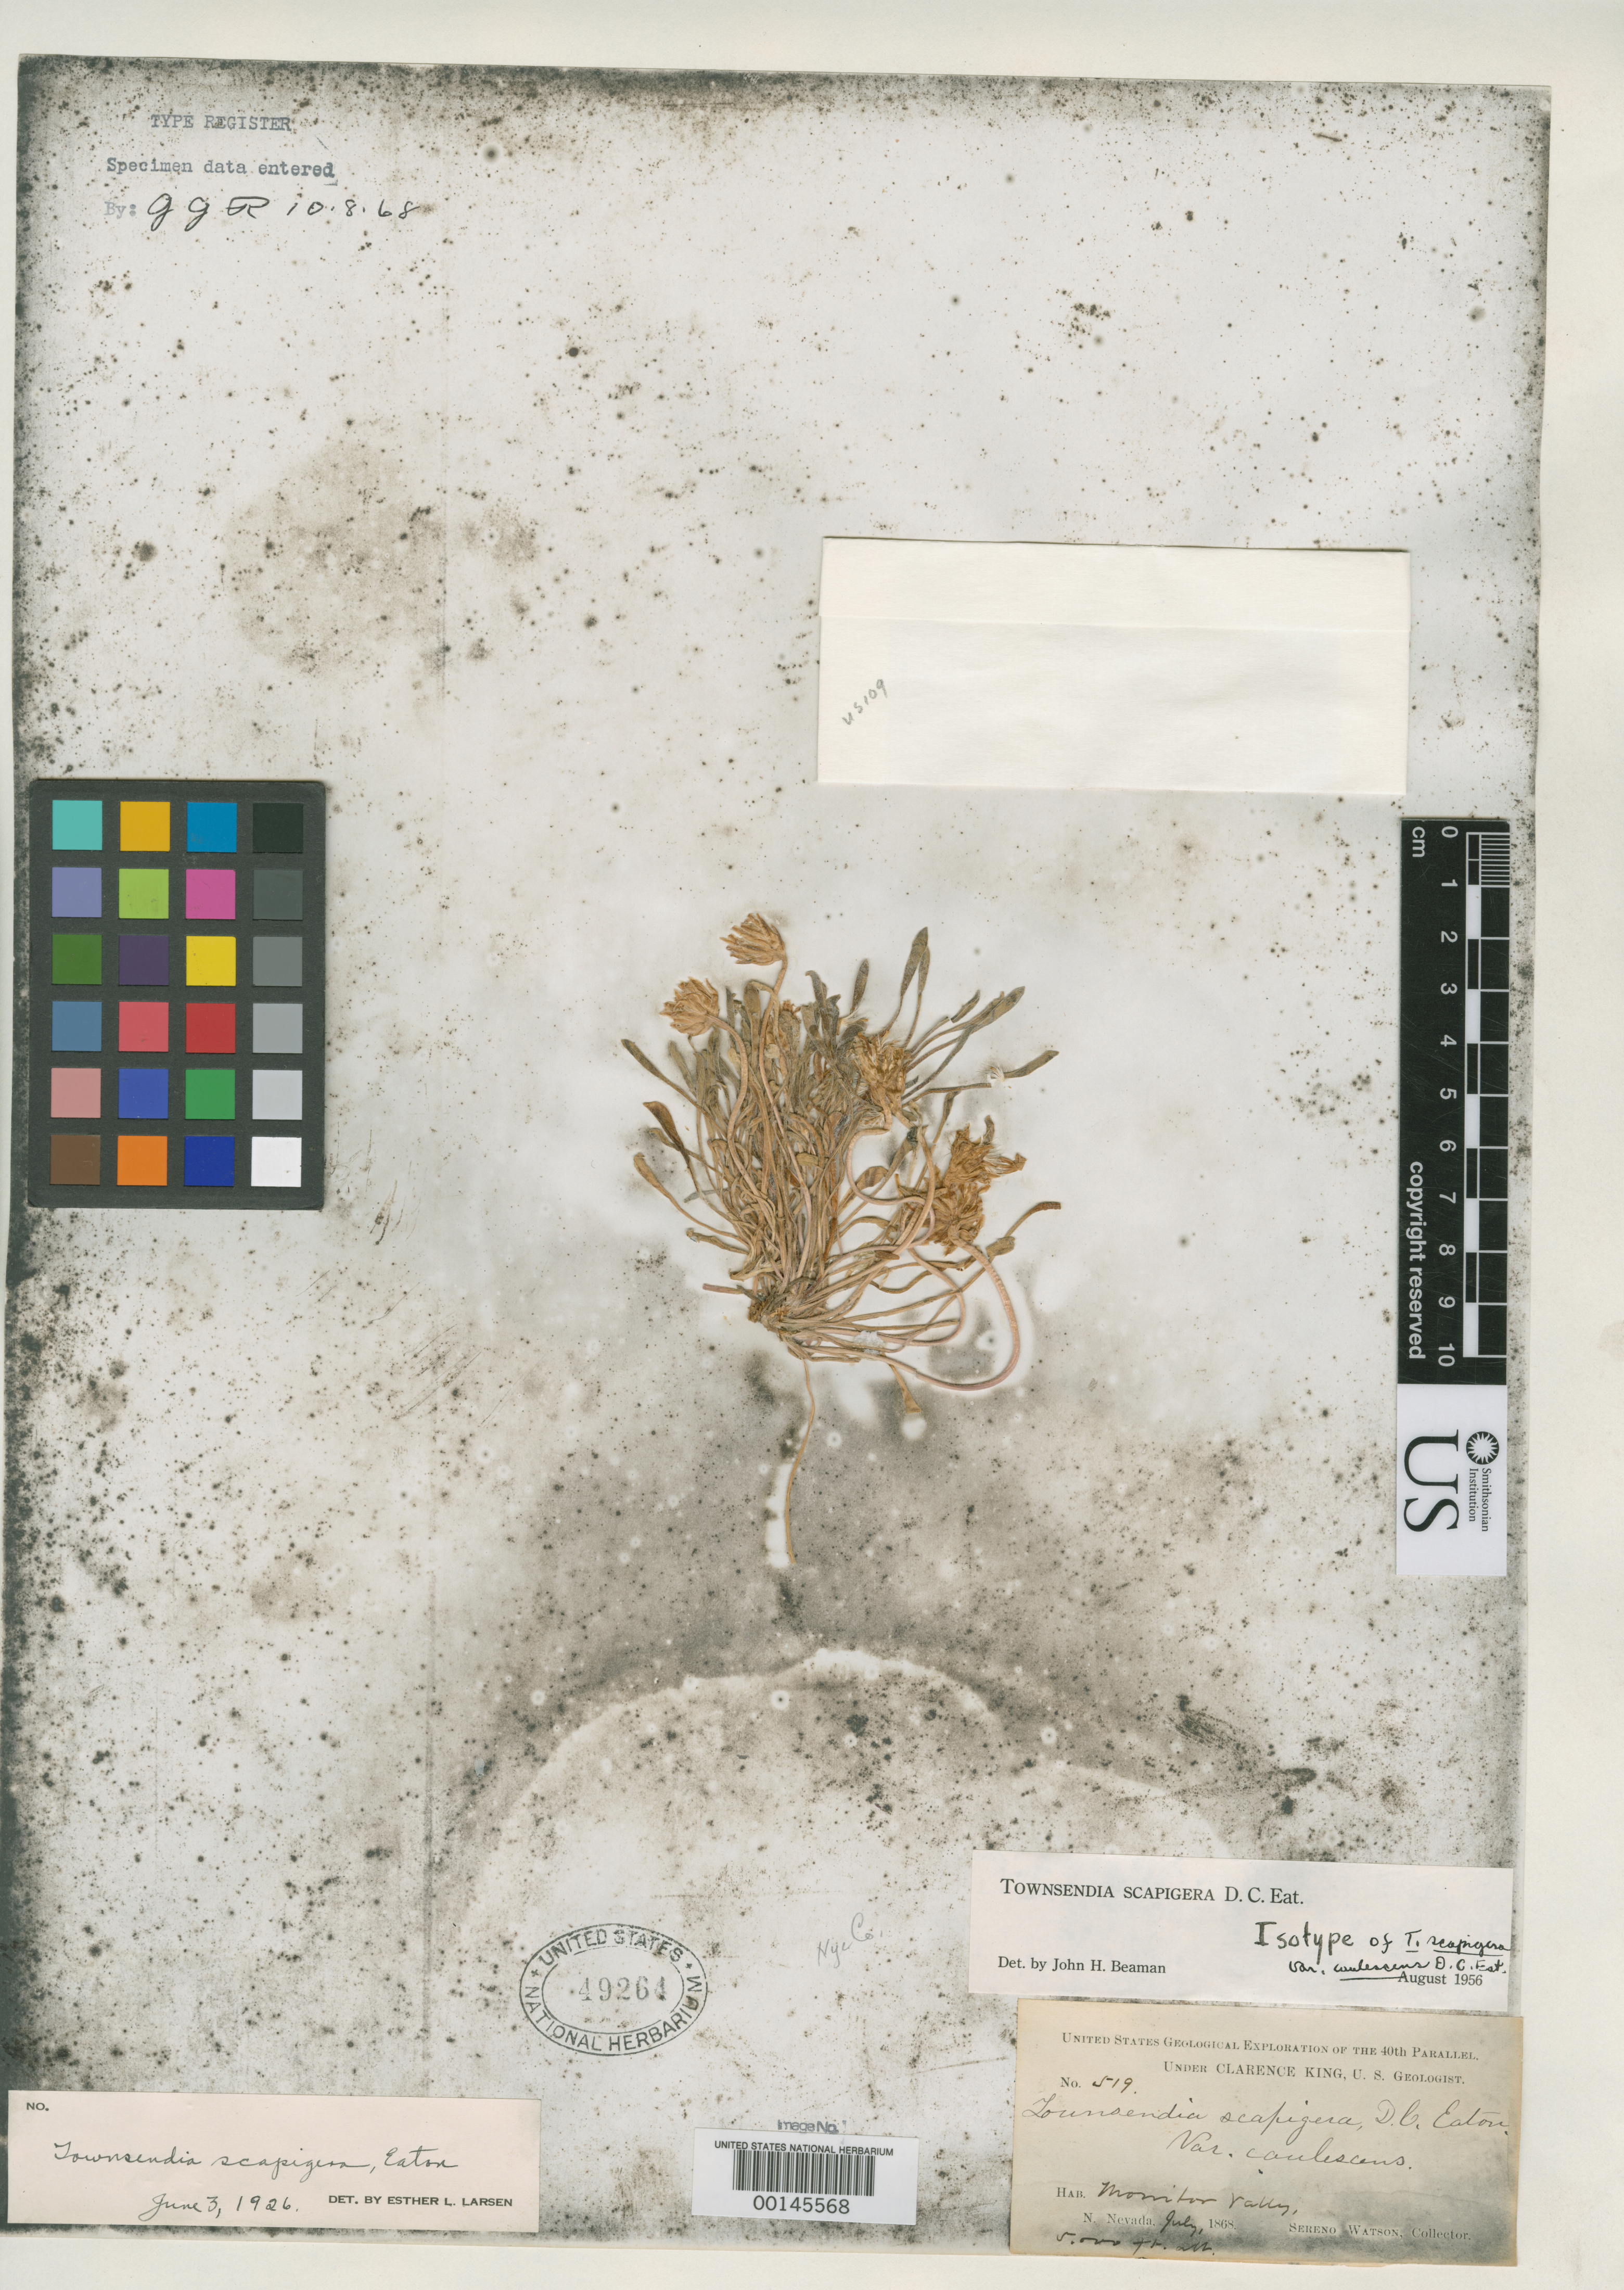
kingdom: Plantae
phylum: Tracheophyta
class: Magnoliopsida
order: Asterales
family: Asteraceae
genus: Townsendia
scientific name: Townsendia scapigera var. caulescens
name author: D.C. Eaton in C. King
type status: Isotype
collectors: S. Watson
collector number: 519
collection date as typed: Jul 1868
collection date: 1868-07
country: United States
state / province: Nevada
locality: Monitor Valley.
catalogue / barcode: US 49264